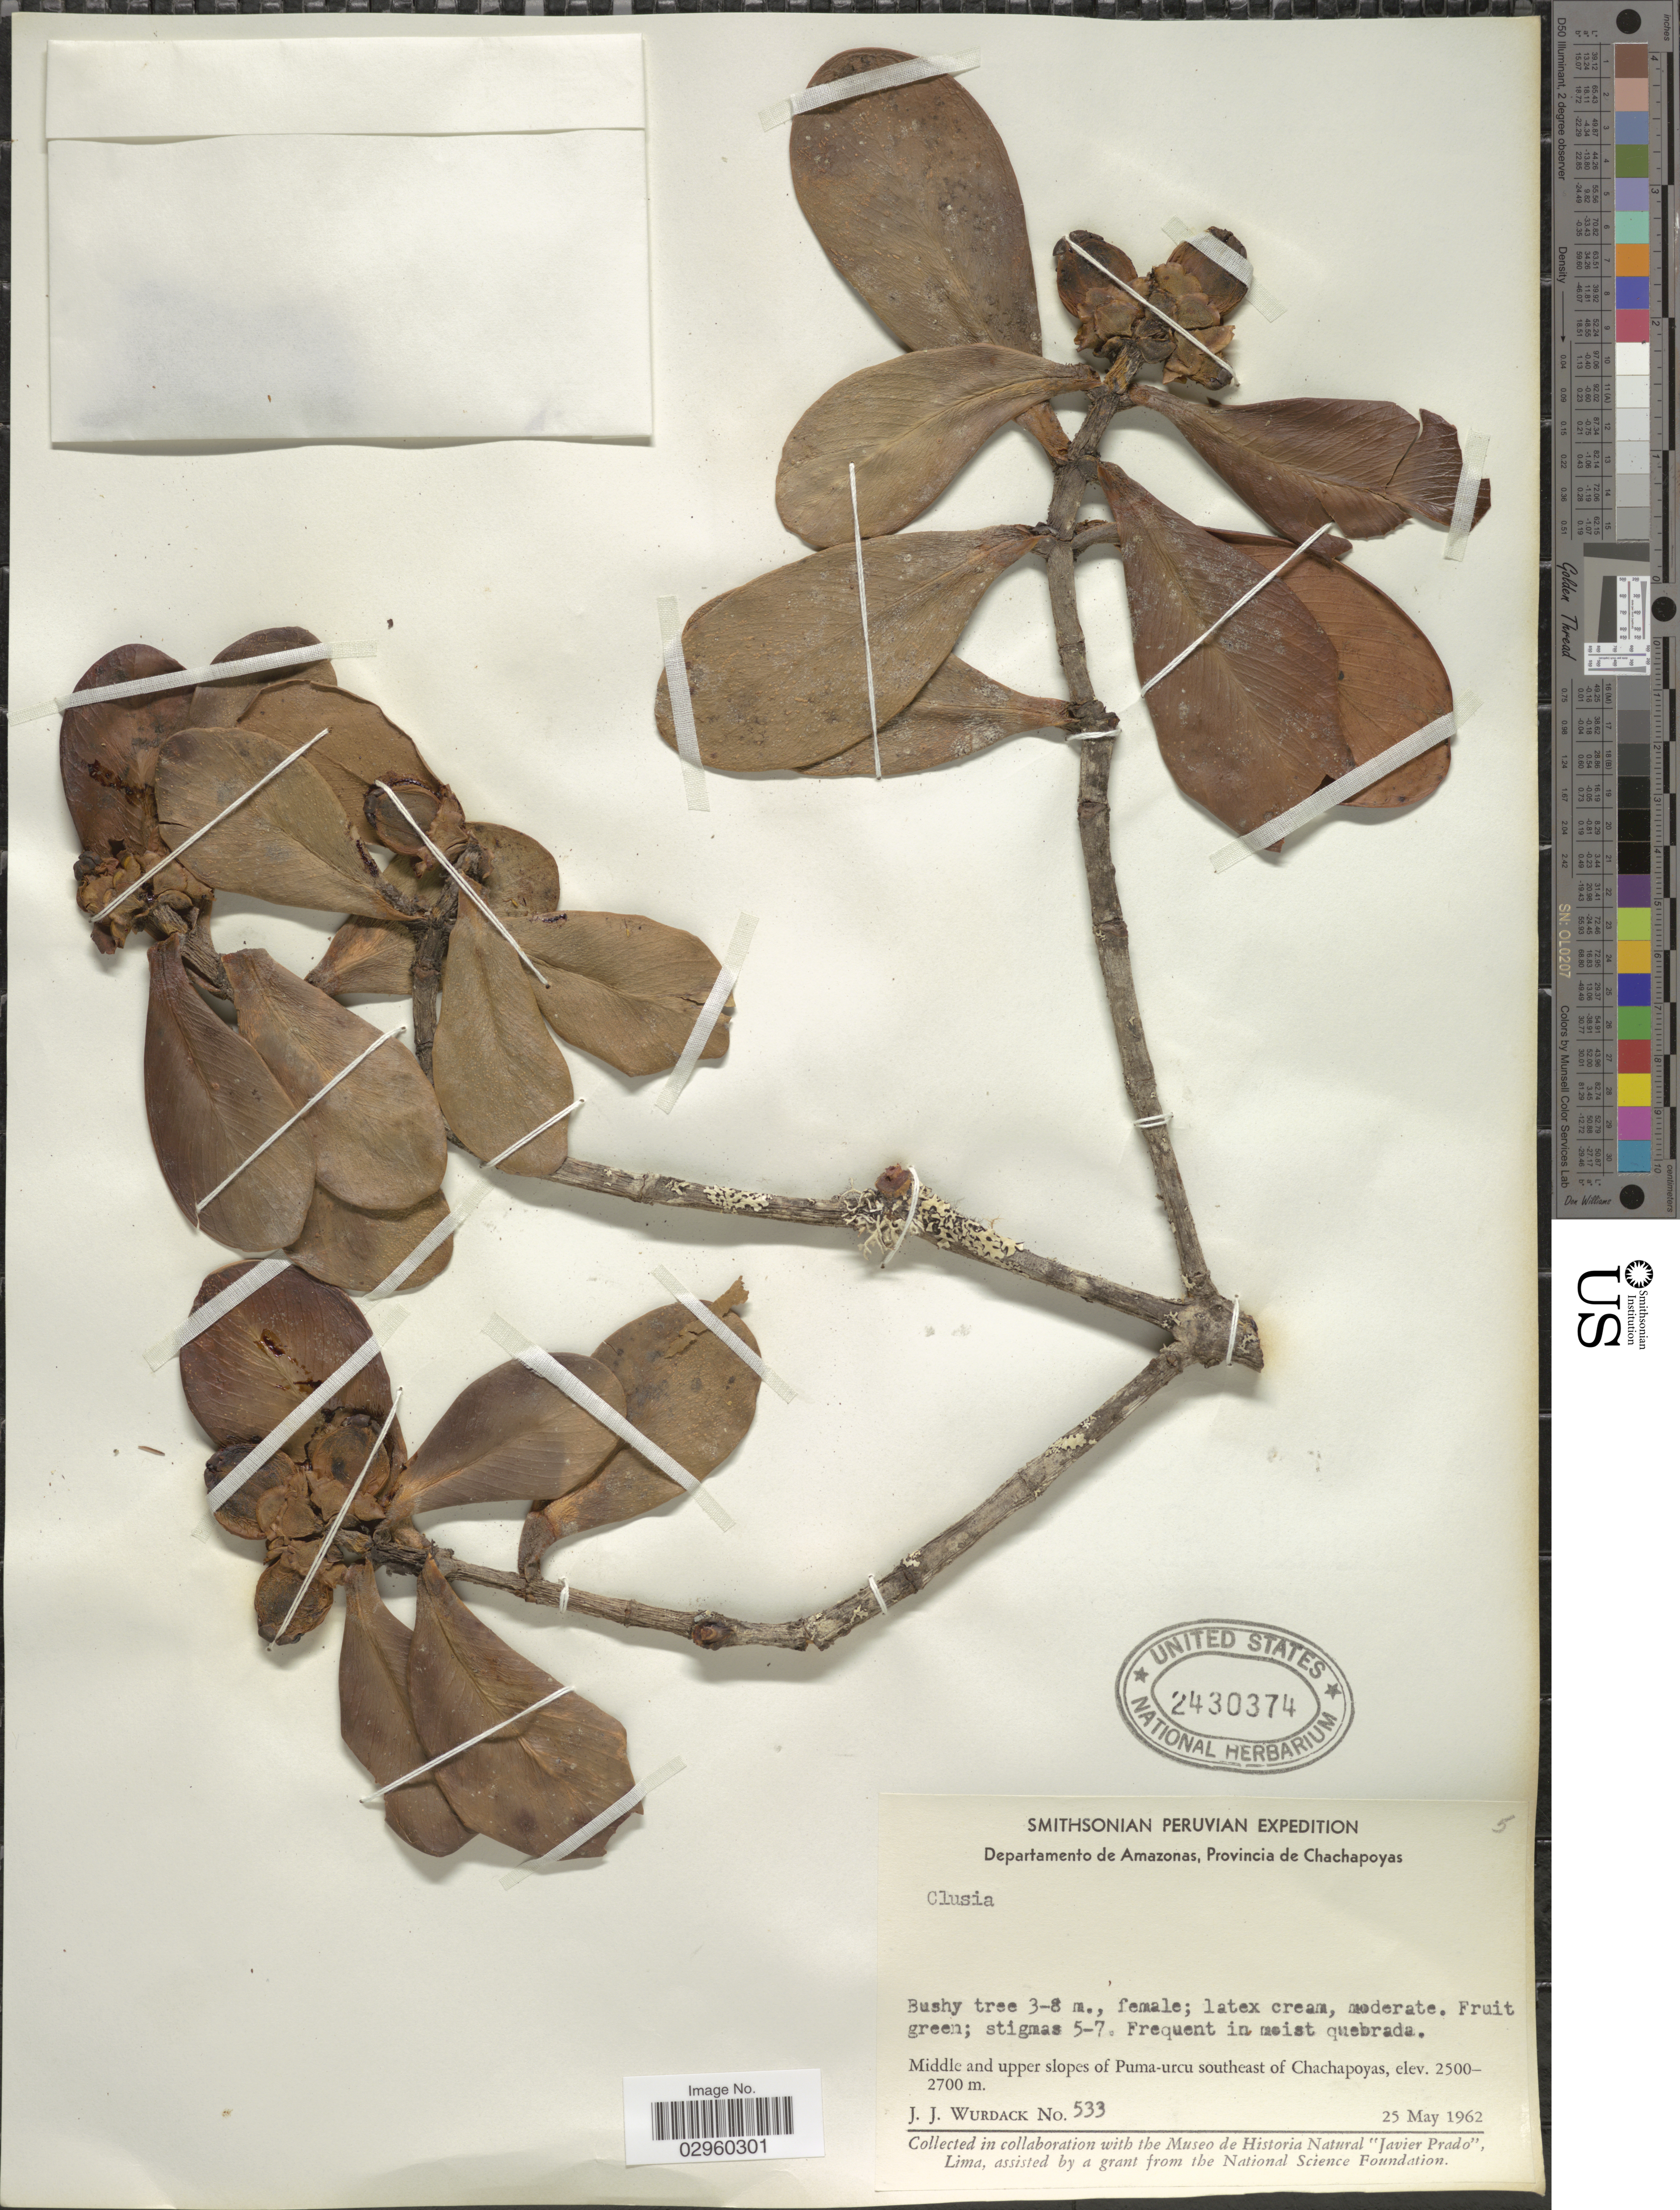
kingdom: Plantae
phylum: Tracheophyta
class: Magnoliopsida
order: Malpighiales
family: Clusiaceae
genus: Clusia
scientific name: Clusia sp.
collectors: J. J. Wurdack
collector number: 533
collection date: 1962-05-25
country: Peru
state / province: Amazonas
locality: Departamento de Amazonas, Provincia de Chachapoyas. Middle and upper slopes of Puma-urcu southeast of Chachapoyas.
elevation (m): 2500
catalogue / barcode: US 2430374